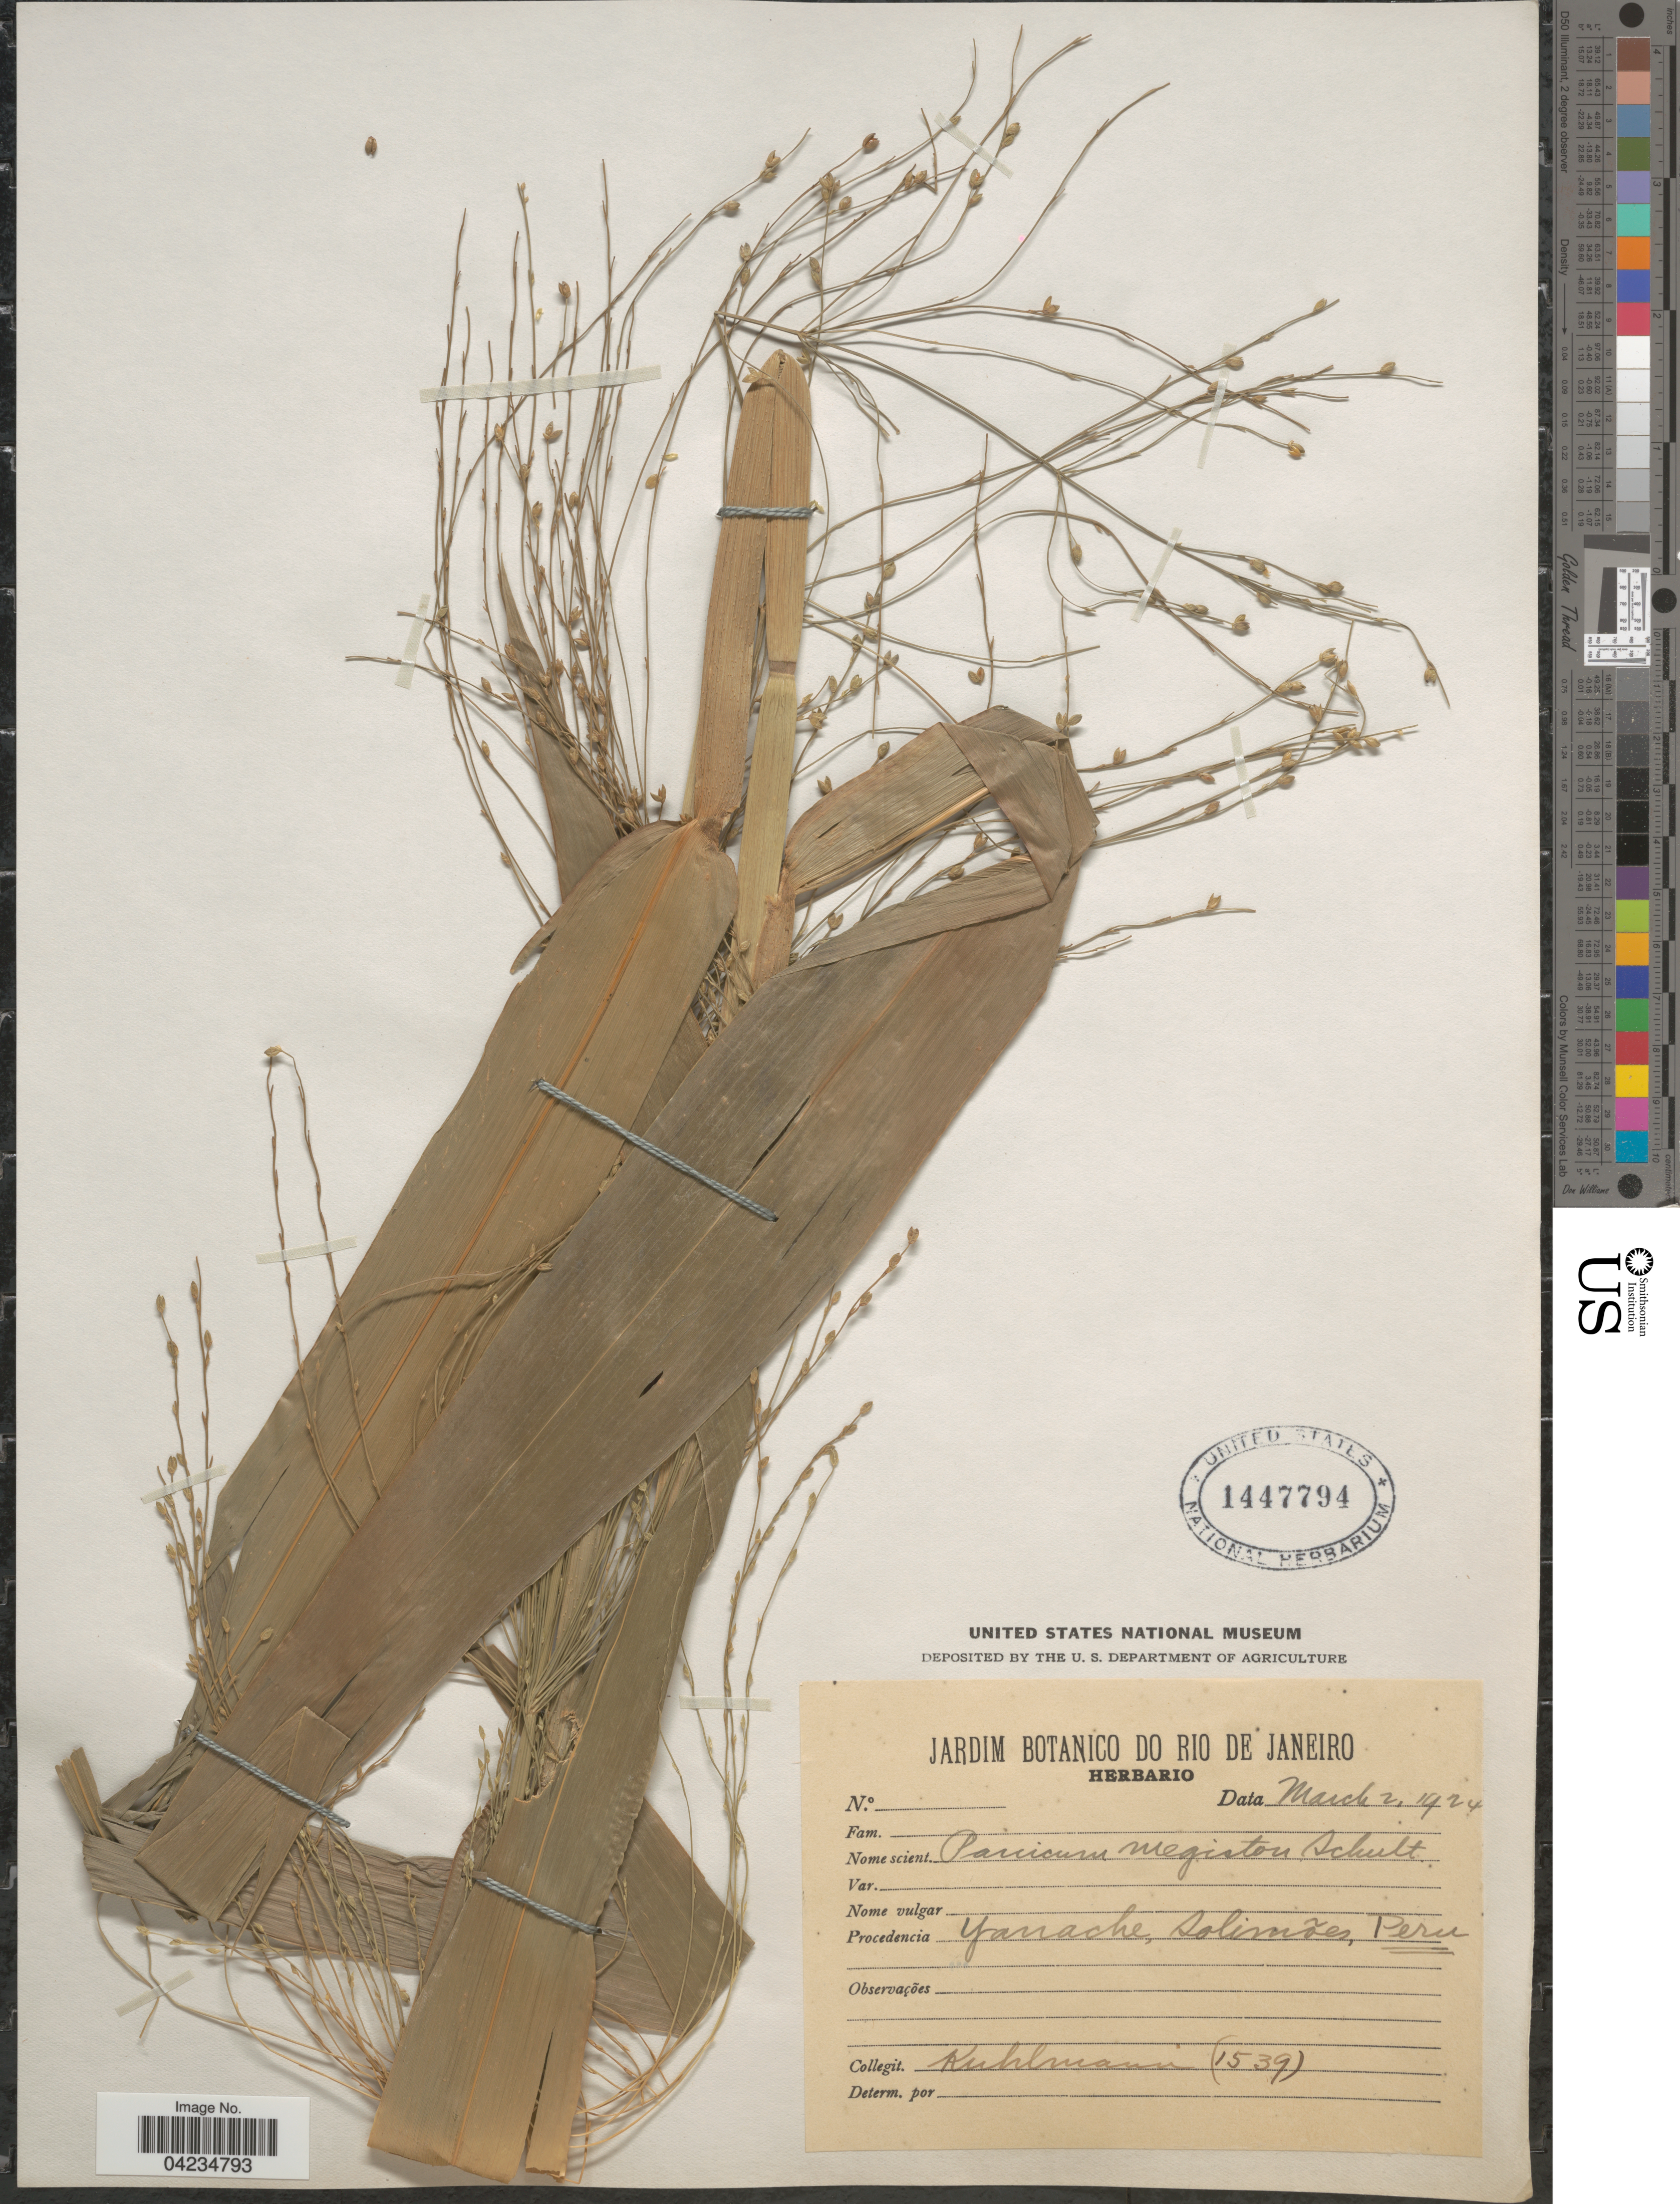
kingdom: Plantae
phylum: Tracheophyta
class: Liliopsida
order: Poales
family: Poaceae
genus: Stephostachys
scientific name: Stephostachys mertensii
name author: (Roth) Zuloaga & Marrone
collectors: -- Kuhlmann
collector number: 1539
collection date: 1924-03-02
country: Peru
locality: Yanache, Solimões.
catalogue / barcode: US 1447794